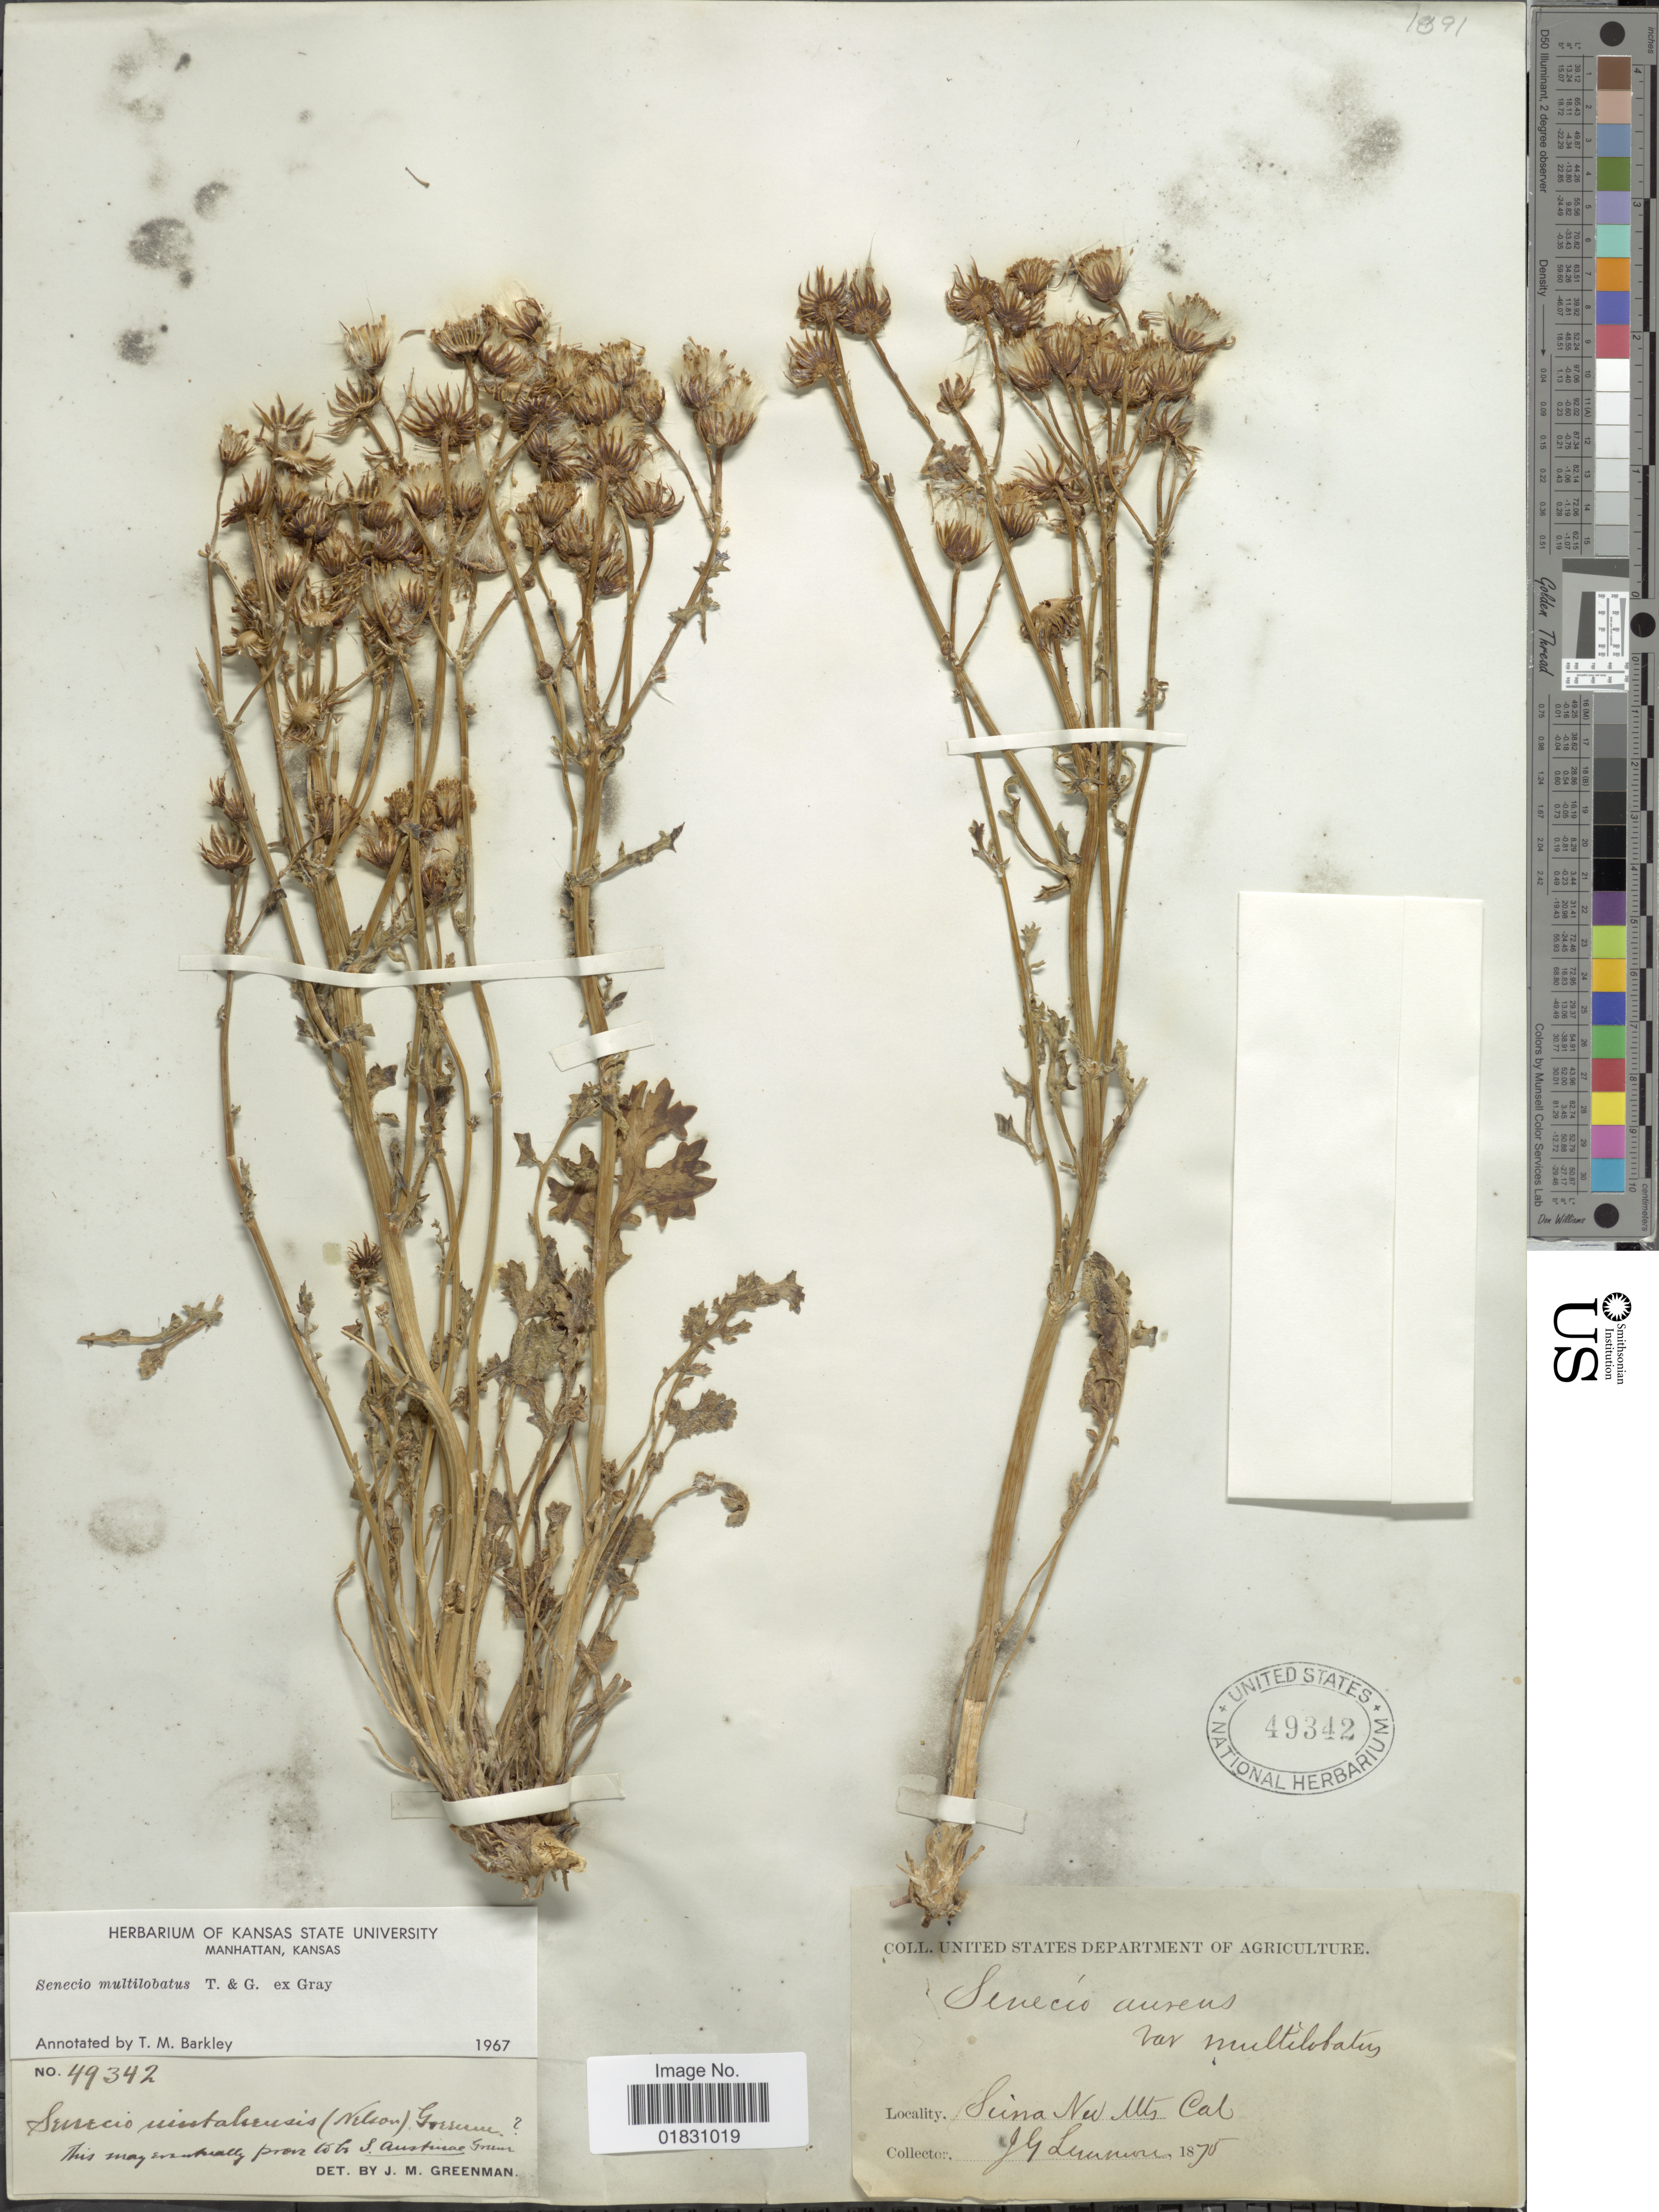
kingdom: Plantae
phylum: Tracheophyta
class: Magnoliopsida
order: Asterales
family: Asteraceae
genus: Packera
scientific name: Packera multilobata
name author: (Torr. & A. Gray) W.A. Weber & Á. Löve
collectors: J. Lemmon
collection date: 1875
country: United States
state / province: California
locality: Sierra Nev Mts., Cal.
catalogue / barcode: US 49342